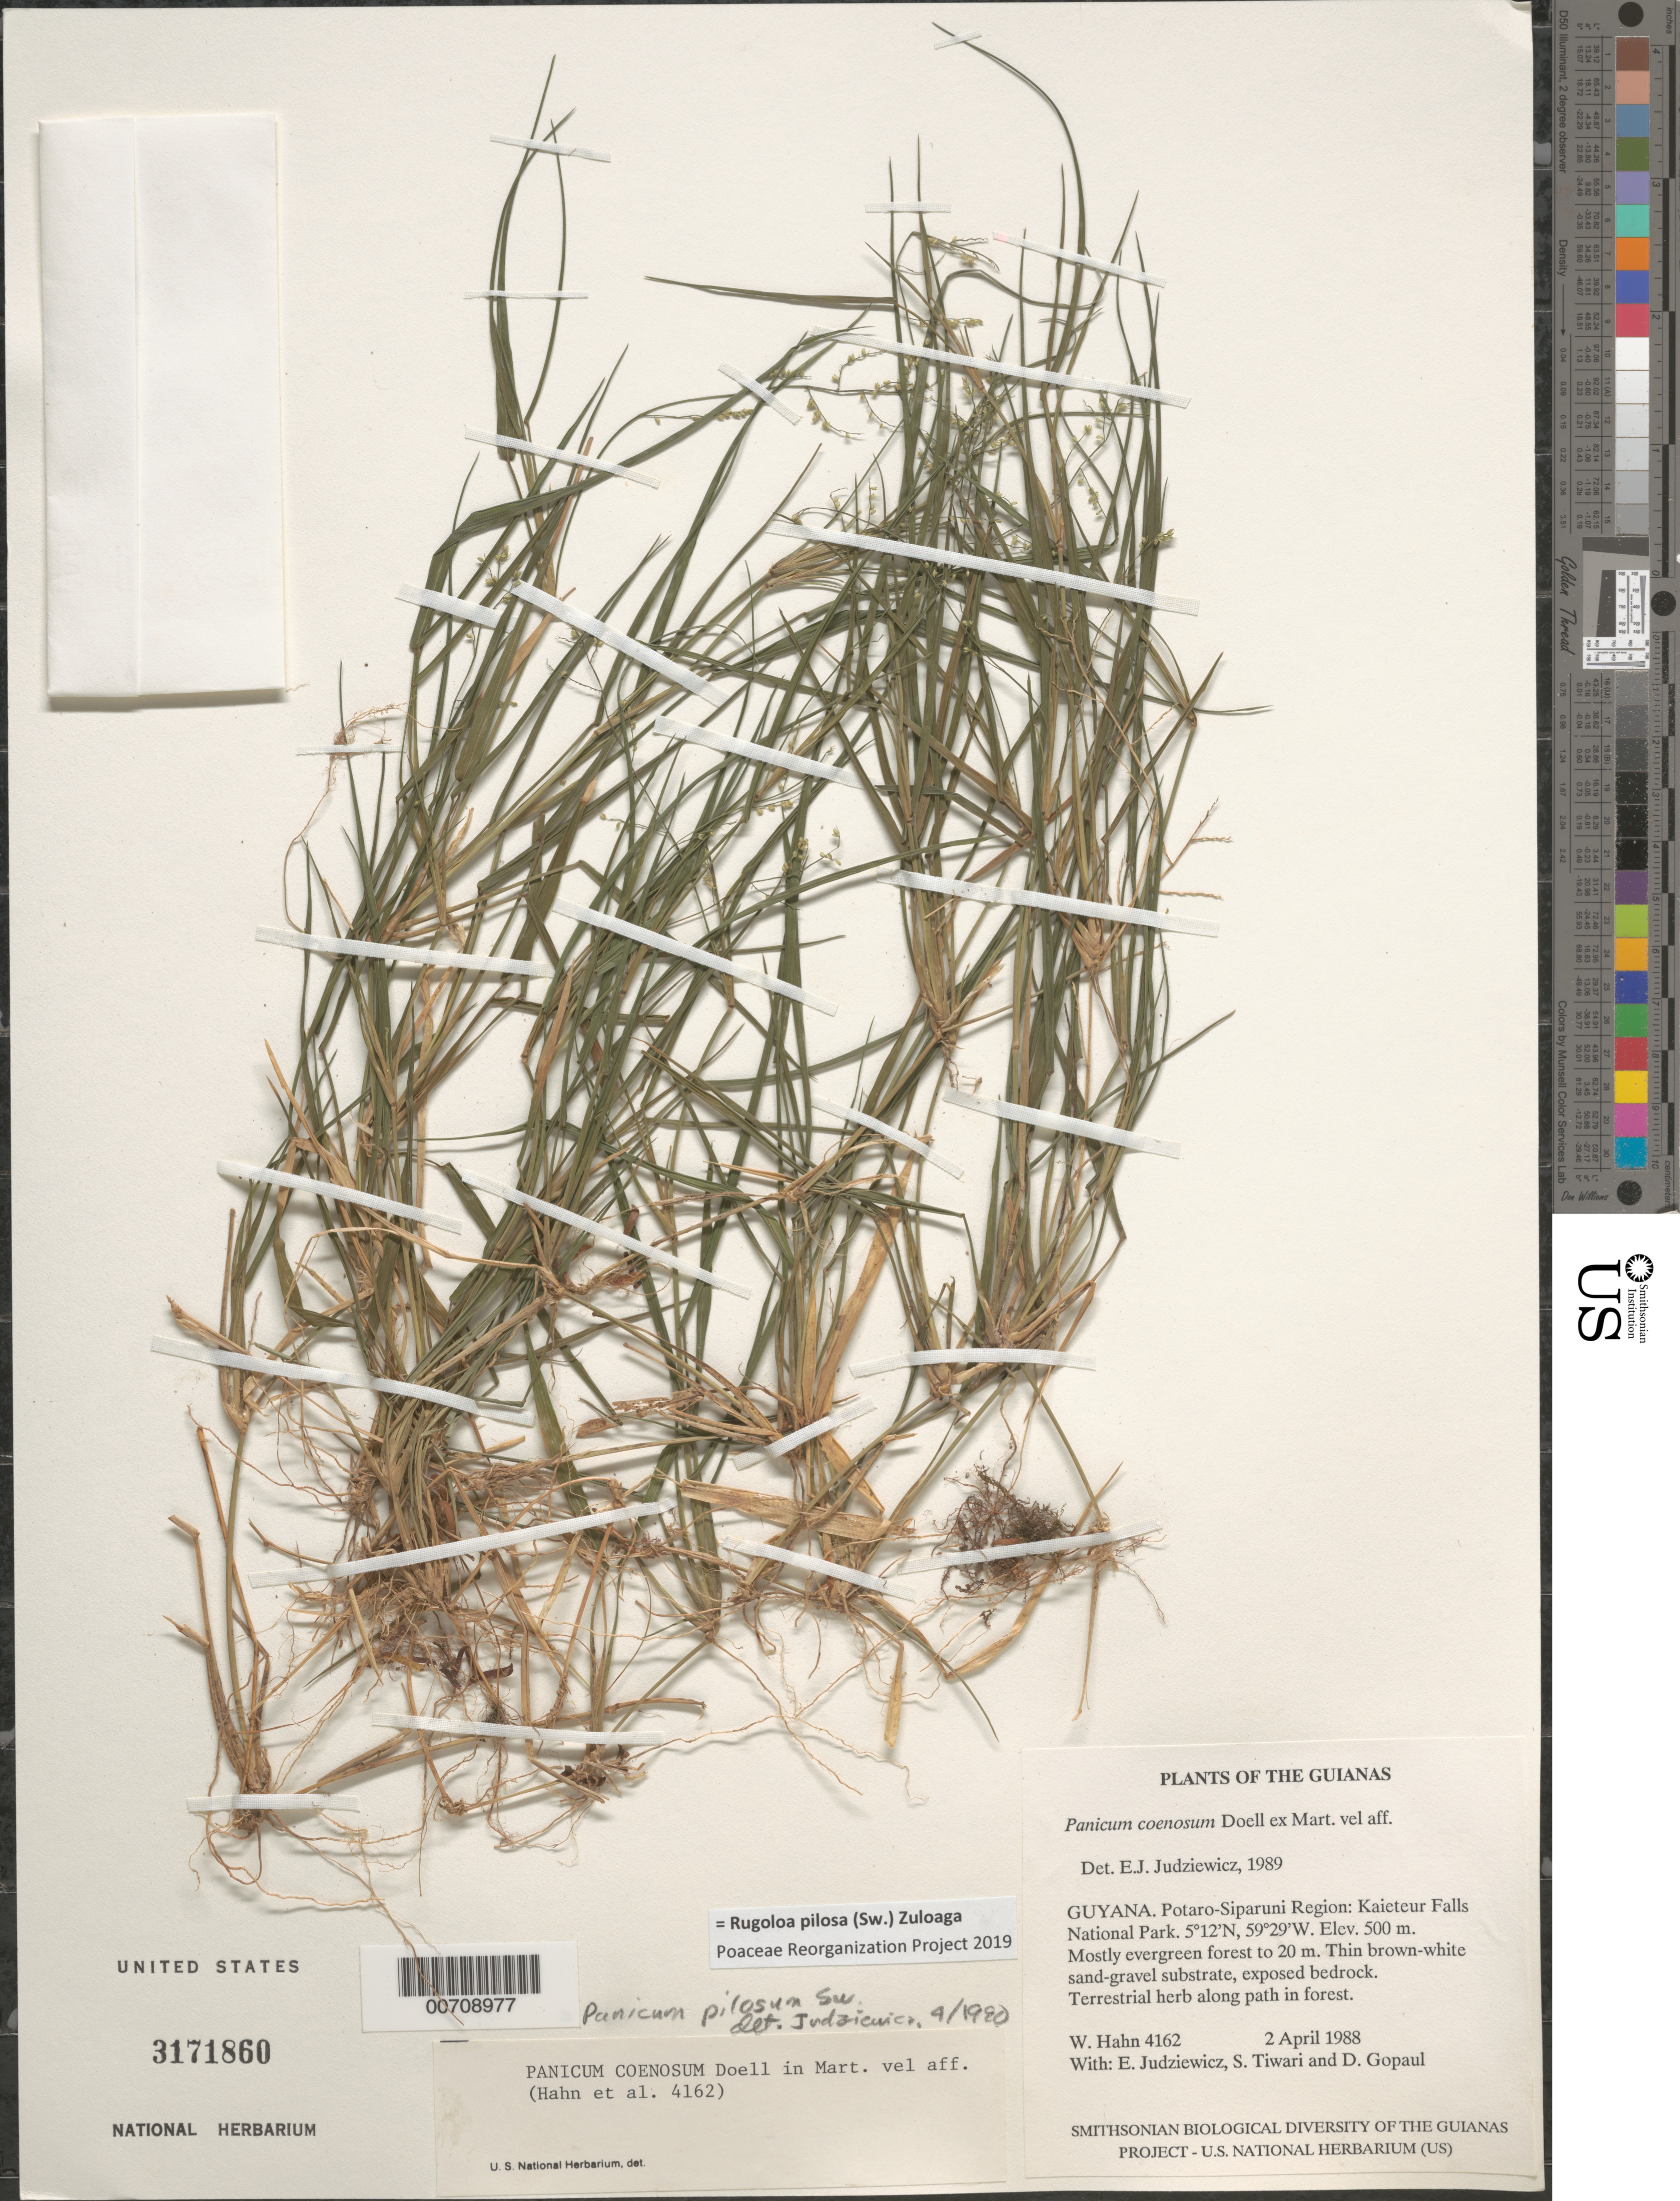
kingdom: Plantae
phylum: Tracheophyta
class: Liliopsida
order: Poales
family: Poaceae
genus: Panicum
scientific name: Panicum pilosum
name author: Sw.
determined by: Judziewicz, E. J.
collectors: W. Hahn, E. J. Judziewicz, S. Tiwari & D. Gopaul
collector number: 4162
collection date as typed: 2 April 1988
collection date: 1988-04-02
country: Guyana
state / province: Potaro-Siparuni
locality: Kaieteur Falls National Park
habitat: Mostly evergreen forest to 20 m. Thin brown-white sand-gravel substrate, exposed bedrock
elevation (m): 500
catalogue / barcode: US 3171860